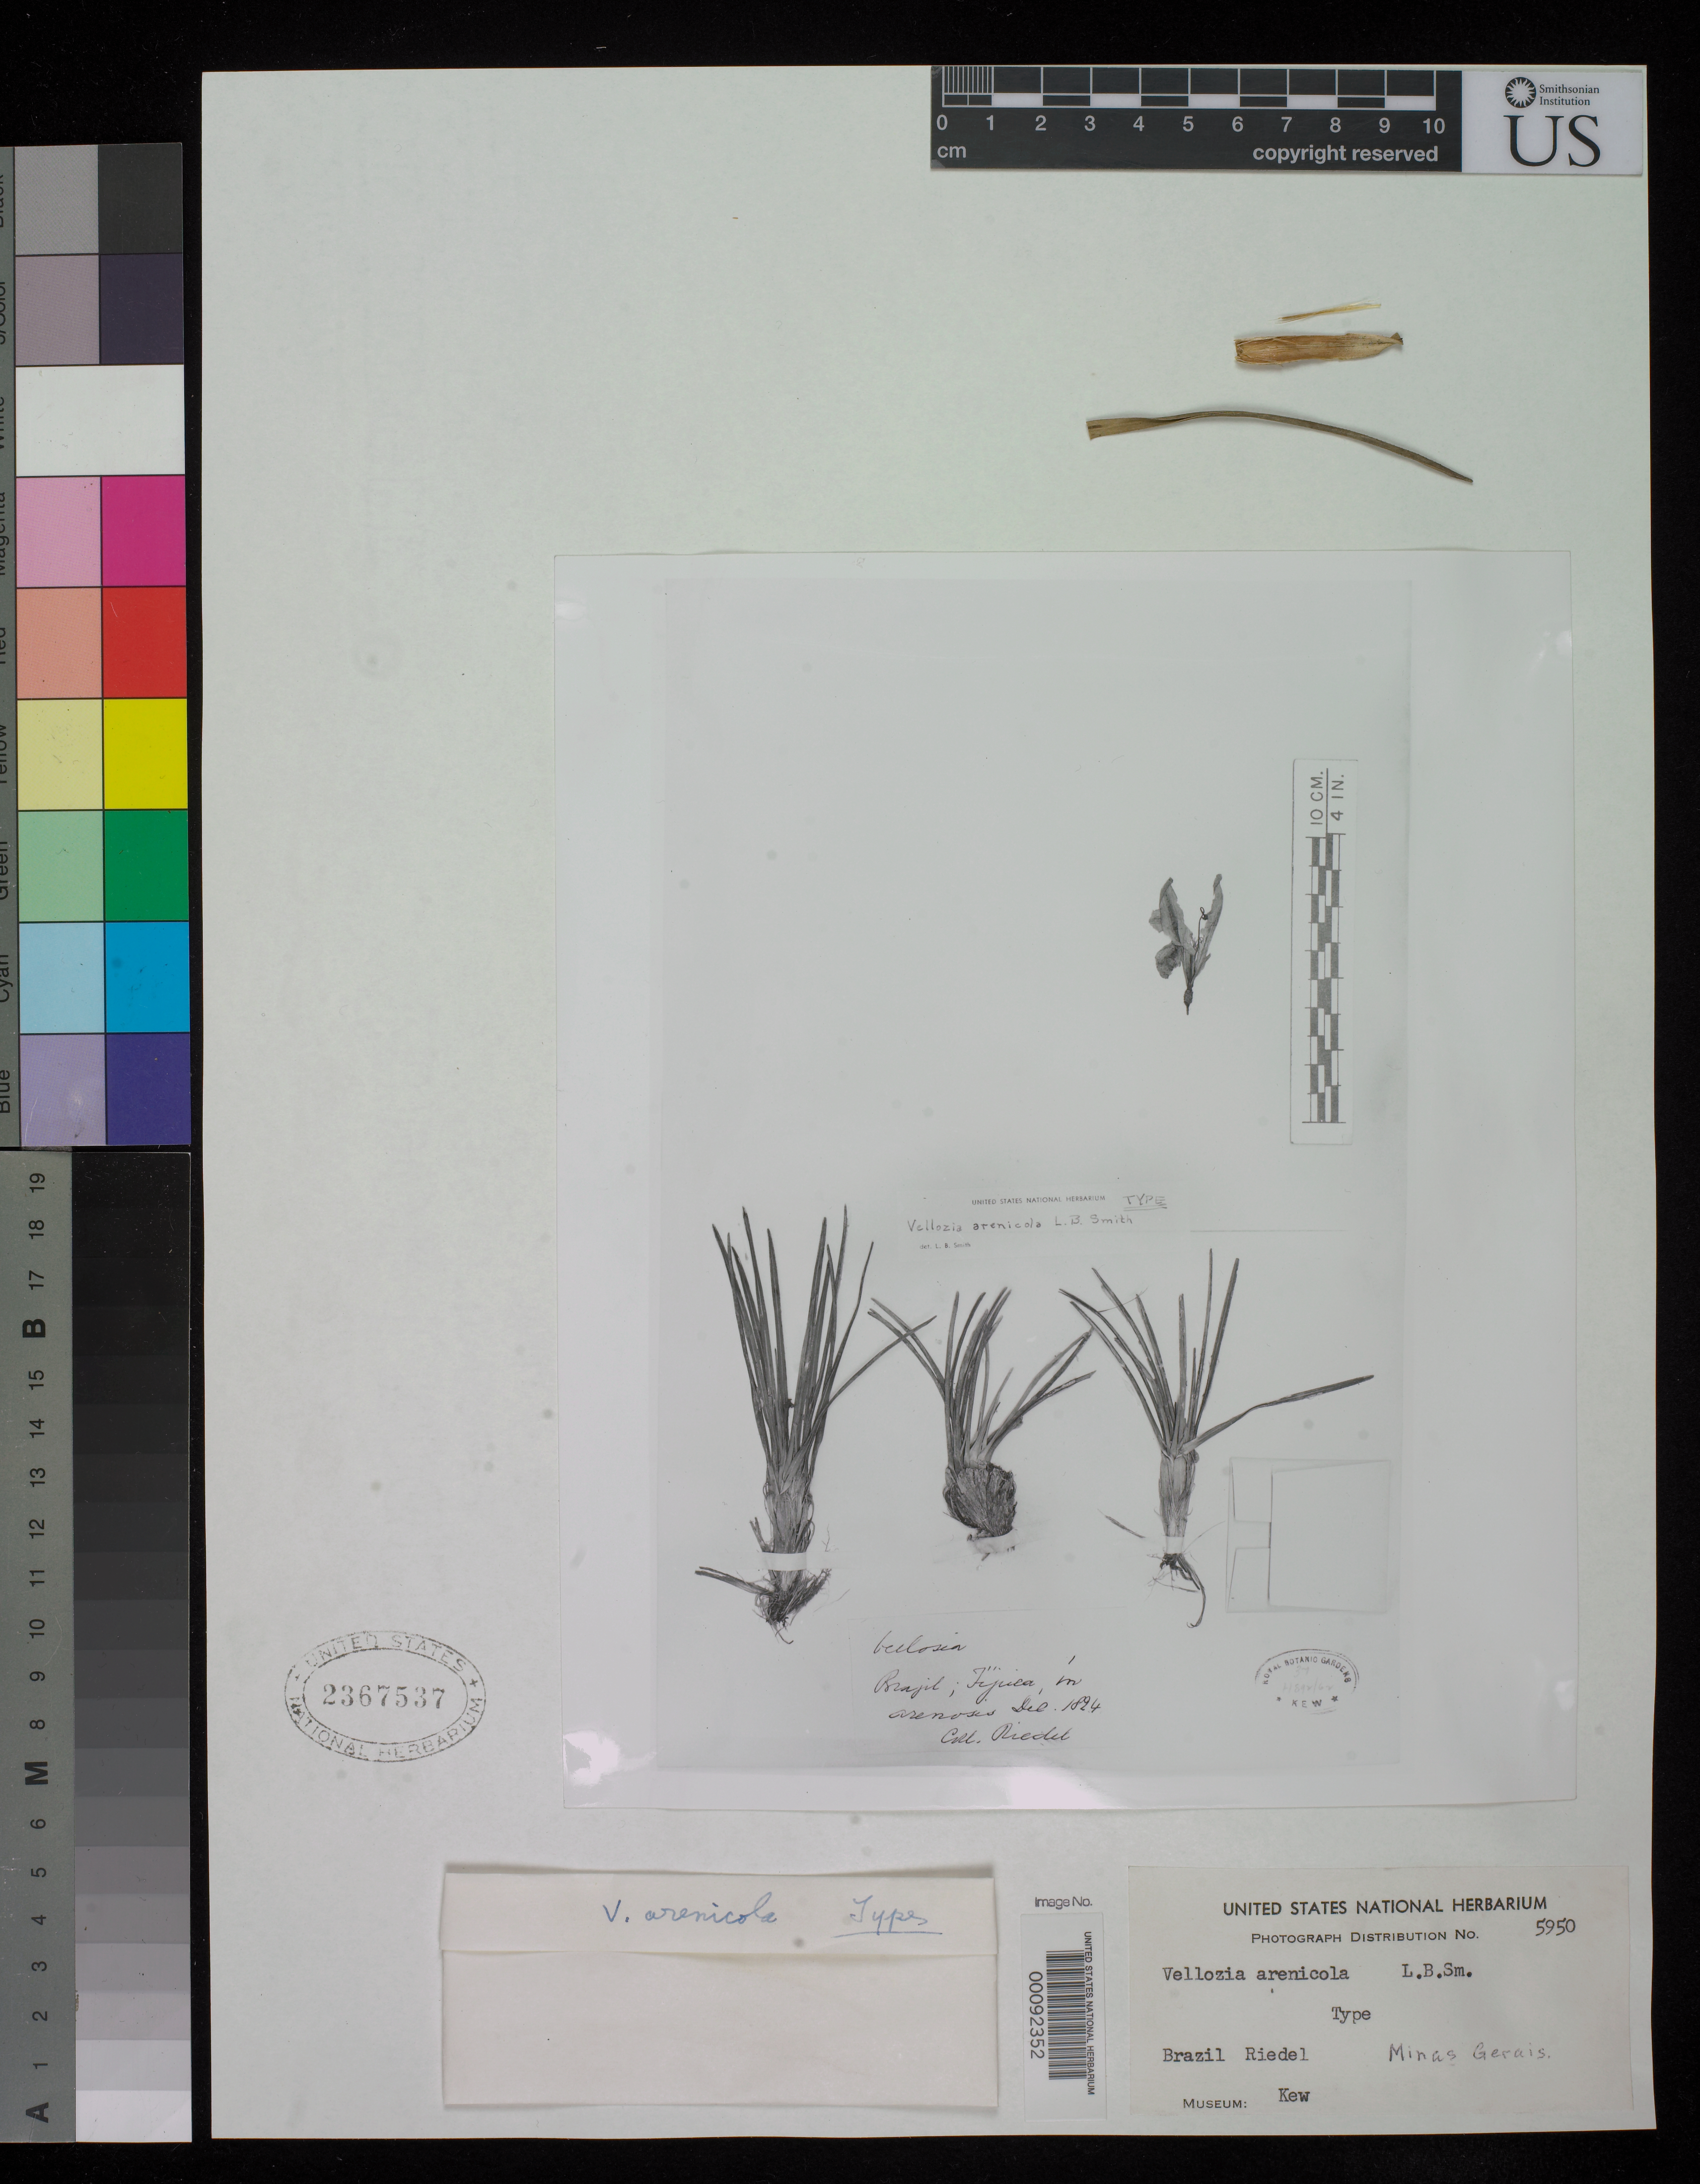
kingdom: Plantae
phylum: Tracheophyta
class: Liliopsida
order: Pandanales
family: Velloziaceae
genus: Vellozia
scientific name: Vellozia arenicola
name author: L.B. Sm.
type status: Isolectotype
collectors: L. Riedel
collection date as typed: Dec 1824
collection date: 1824-12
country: Brazil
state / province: Minas Gerais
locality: Diamantina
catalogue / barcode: US 2367537